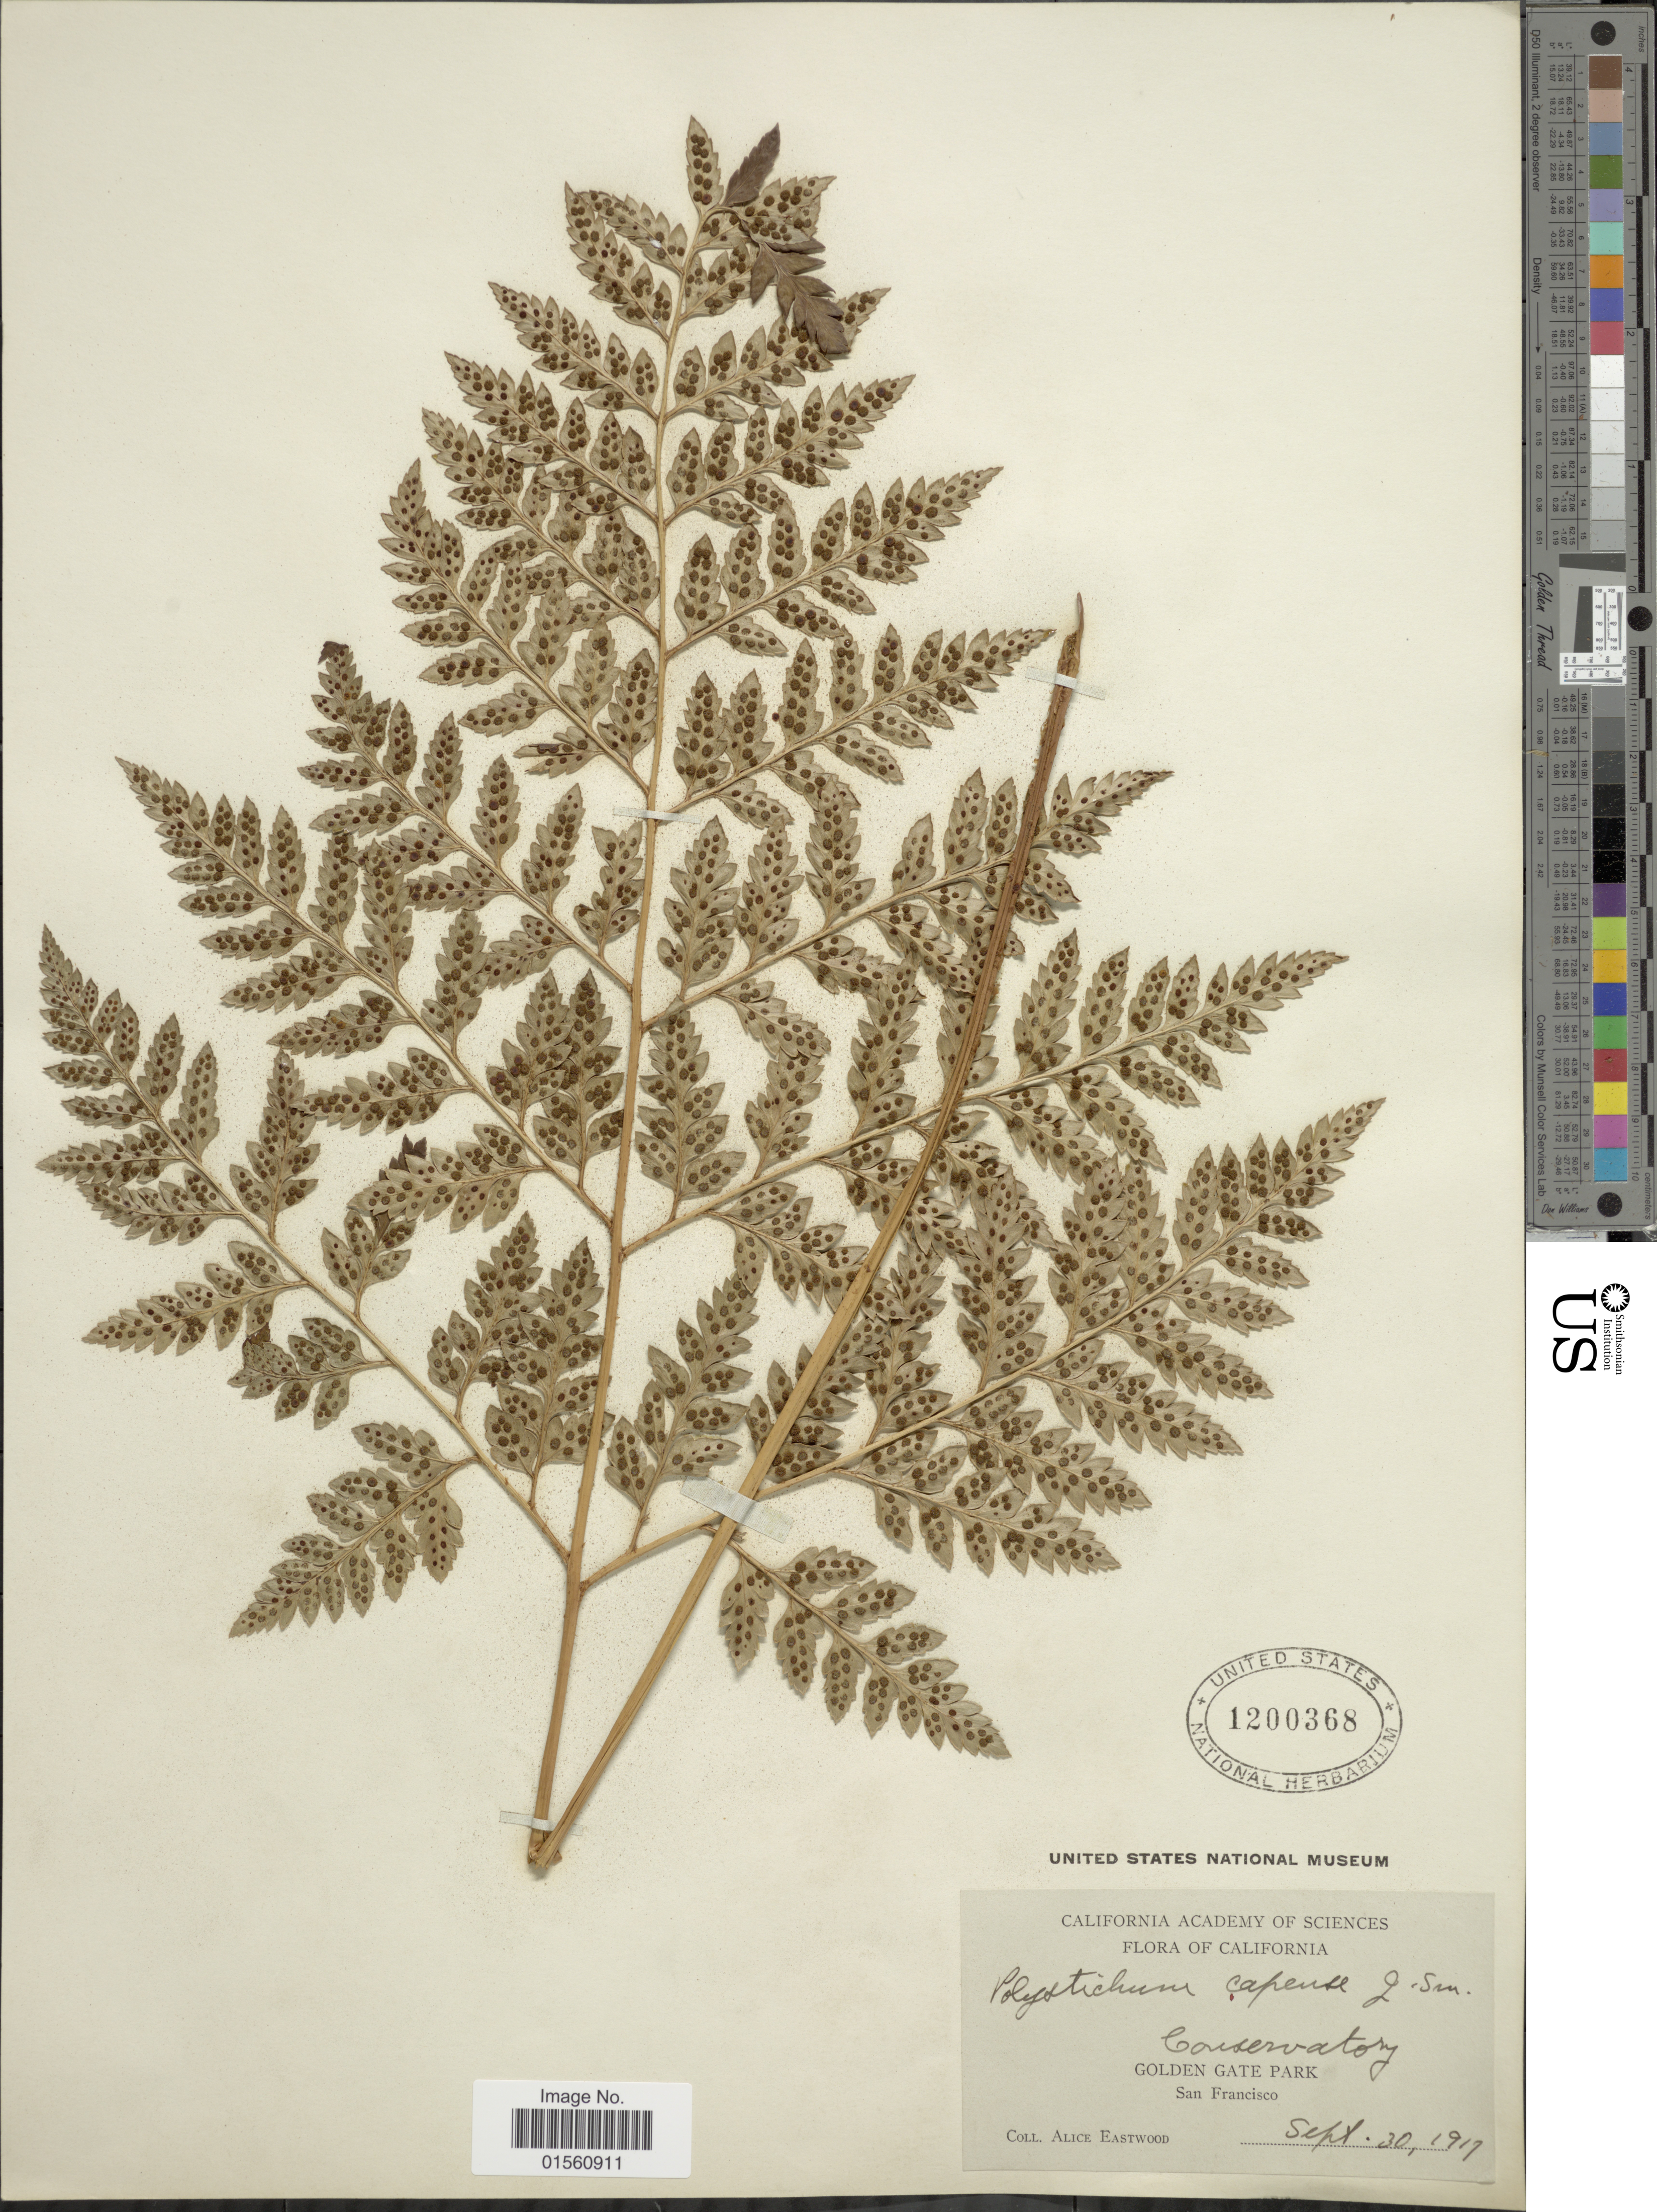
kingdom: Plantae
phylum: Tracheophyta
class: Polypodiopsida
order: Polypodiales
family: Dryopteridaceae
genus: Rumohra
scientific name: Rumohra adiantiformis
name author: (G. Forst.) Ching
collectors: A. Eastwood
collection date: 1911-09-30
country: United States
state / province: California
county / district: San Francisco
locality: Conservatory, Golden Gate Park, San Francisco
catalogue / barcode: US 1200368